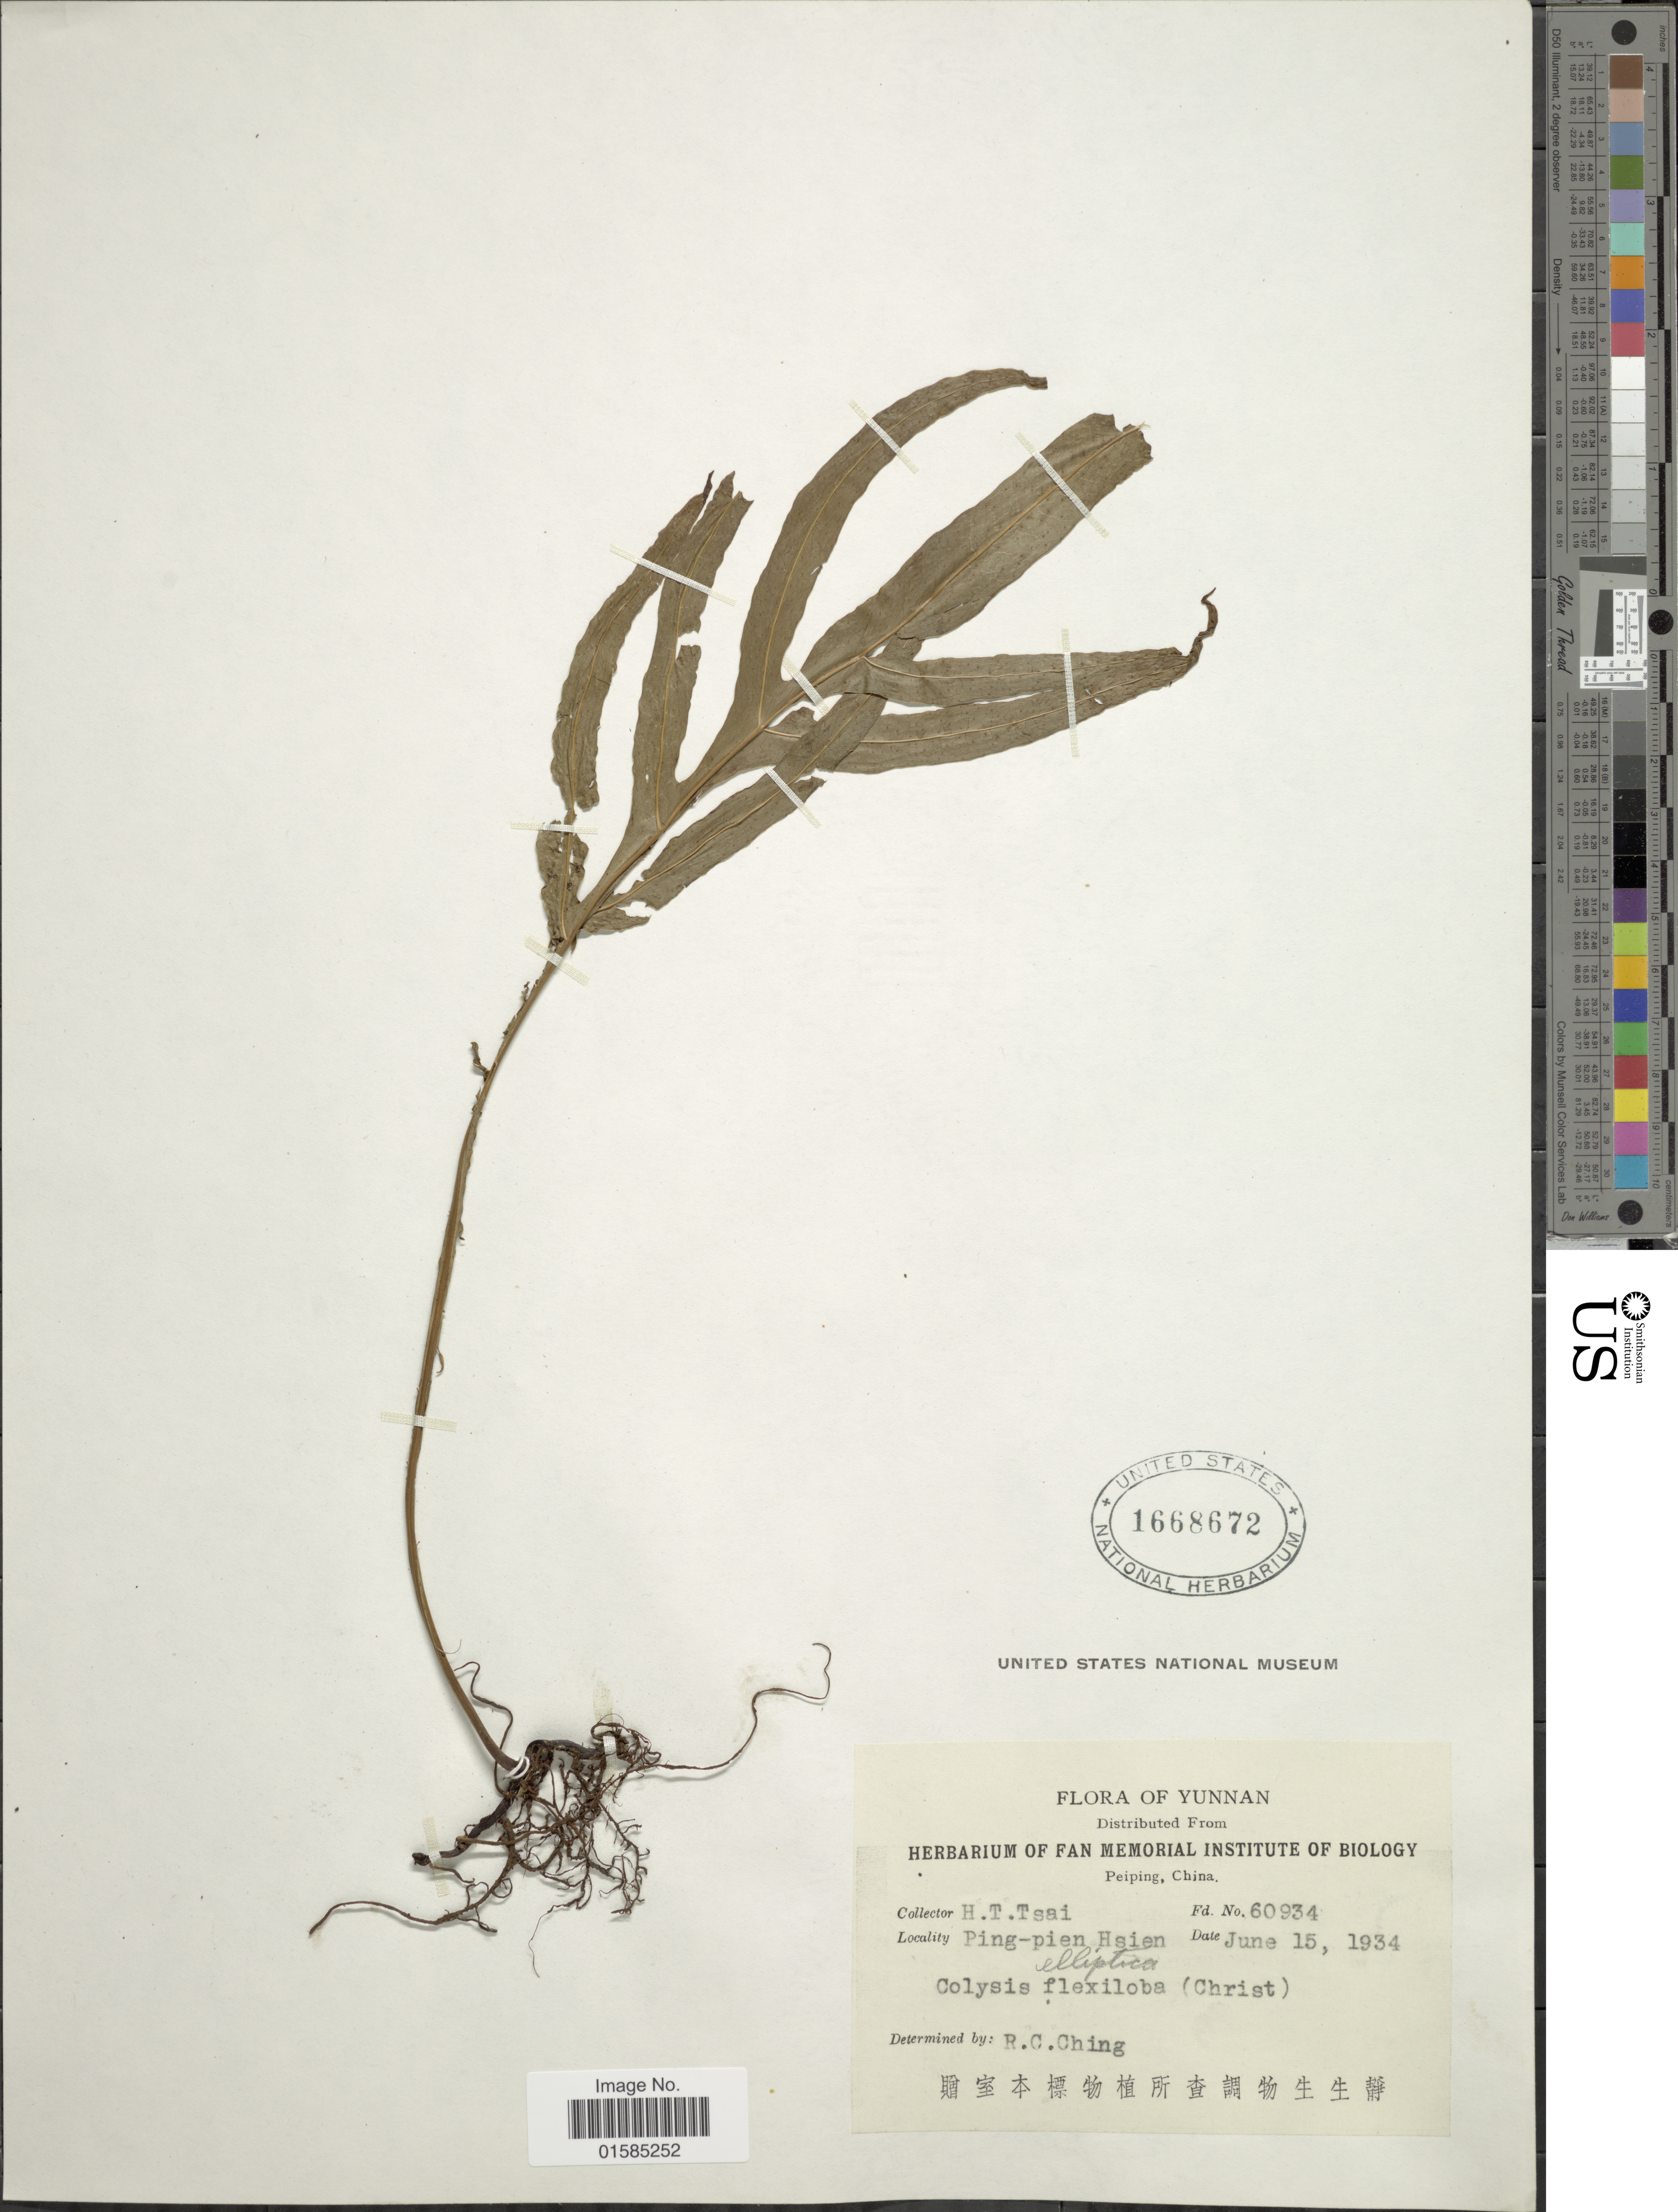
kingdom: Plantae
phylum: Tracheophyta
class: Polypodiopsida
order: Polypodiales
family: Polypodiaceae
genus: Leptochilus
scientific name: Leptochilus ellipticus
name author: (Thunb.) Noot.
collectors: H. Tsai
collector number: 60934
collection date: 1934-06-15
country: China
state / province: Yunnan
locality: Yunnan, Peiping, China, Ping-pien Hsien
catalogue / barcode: US 1668672